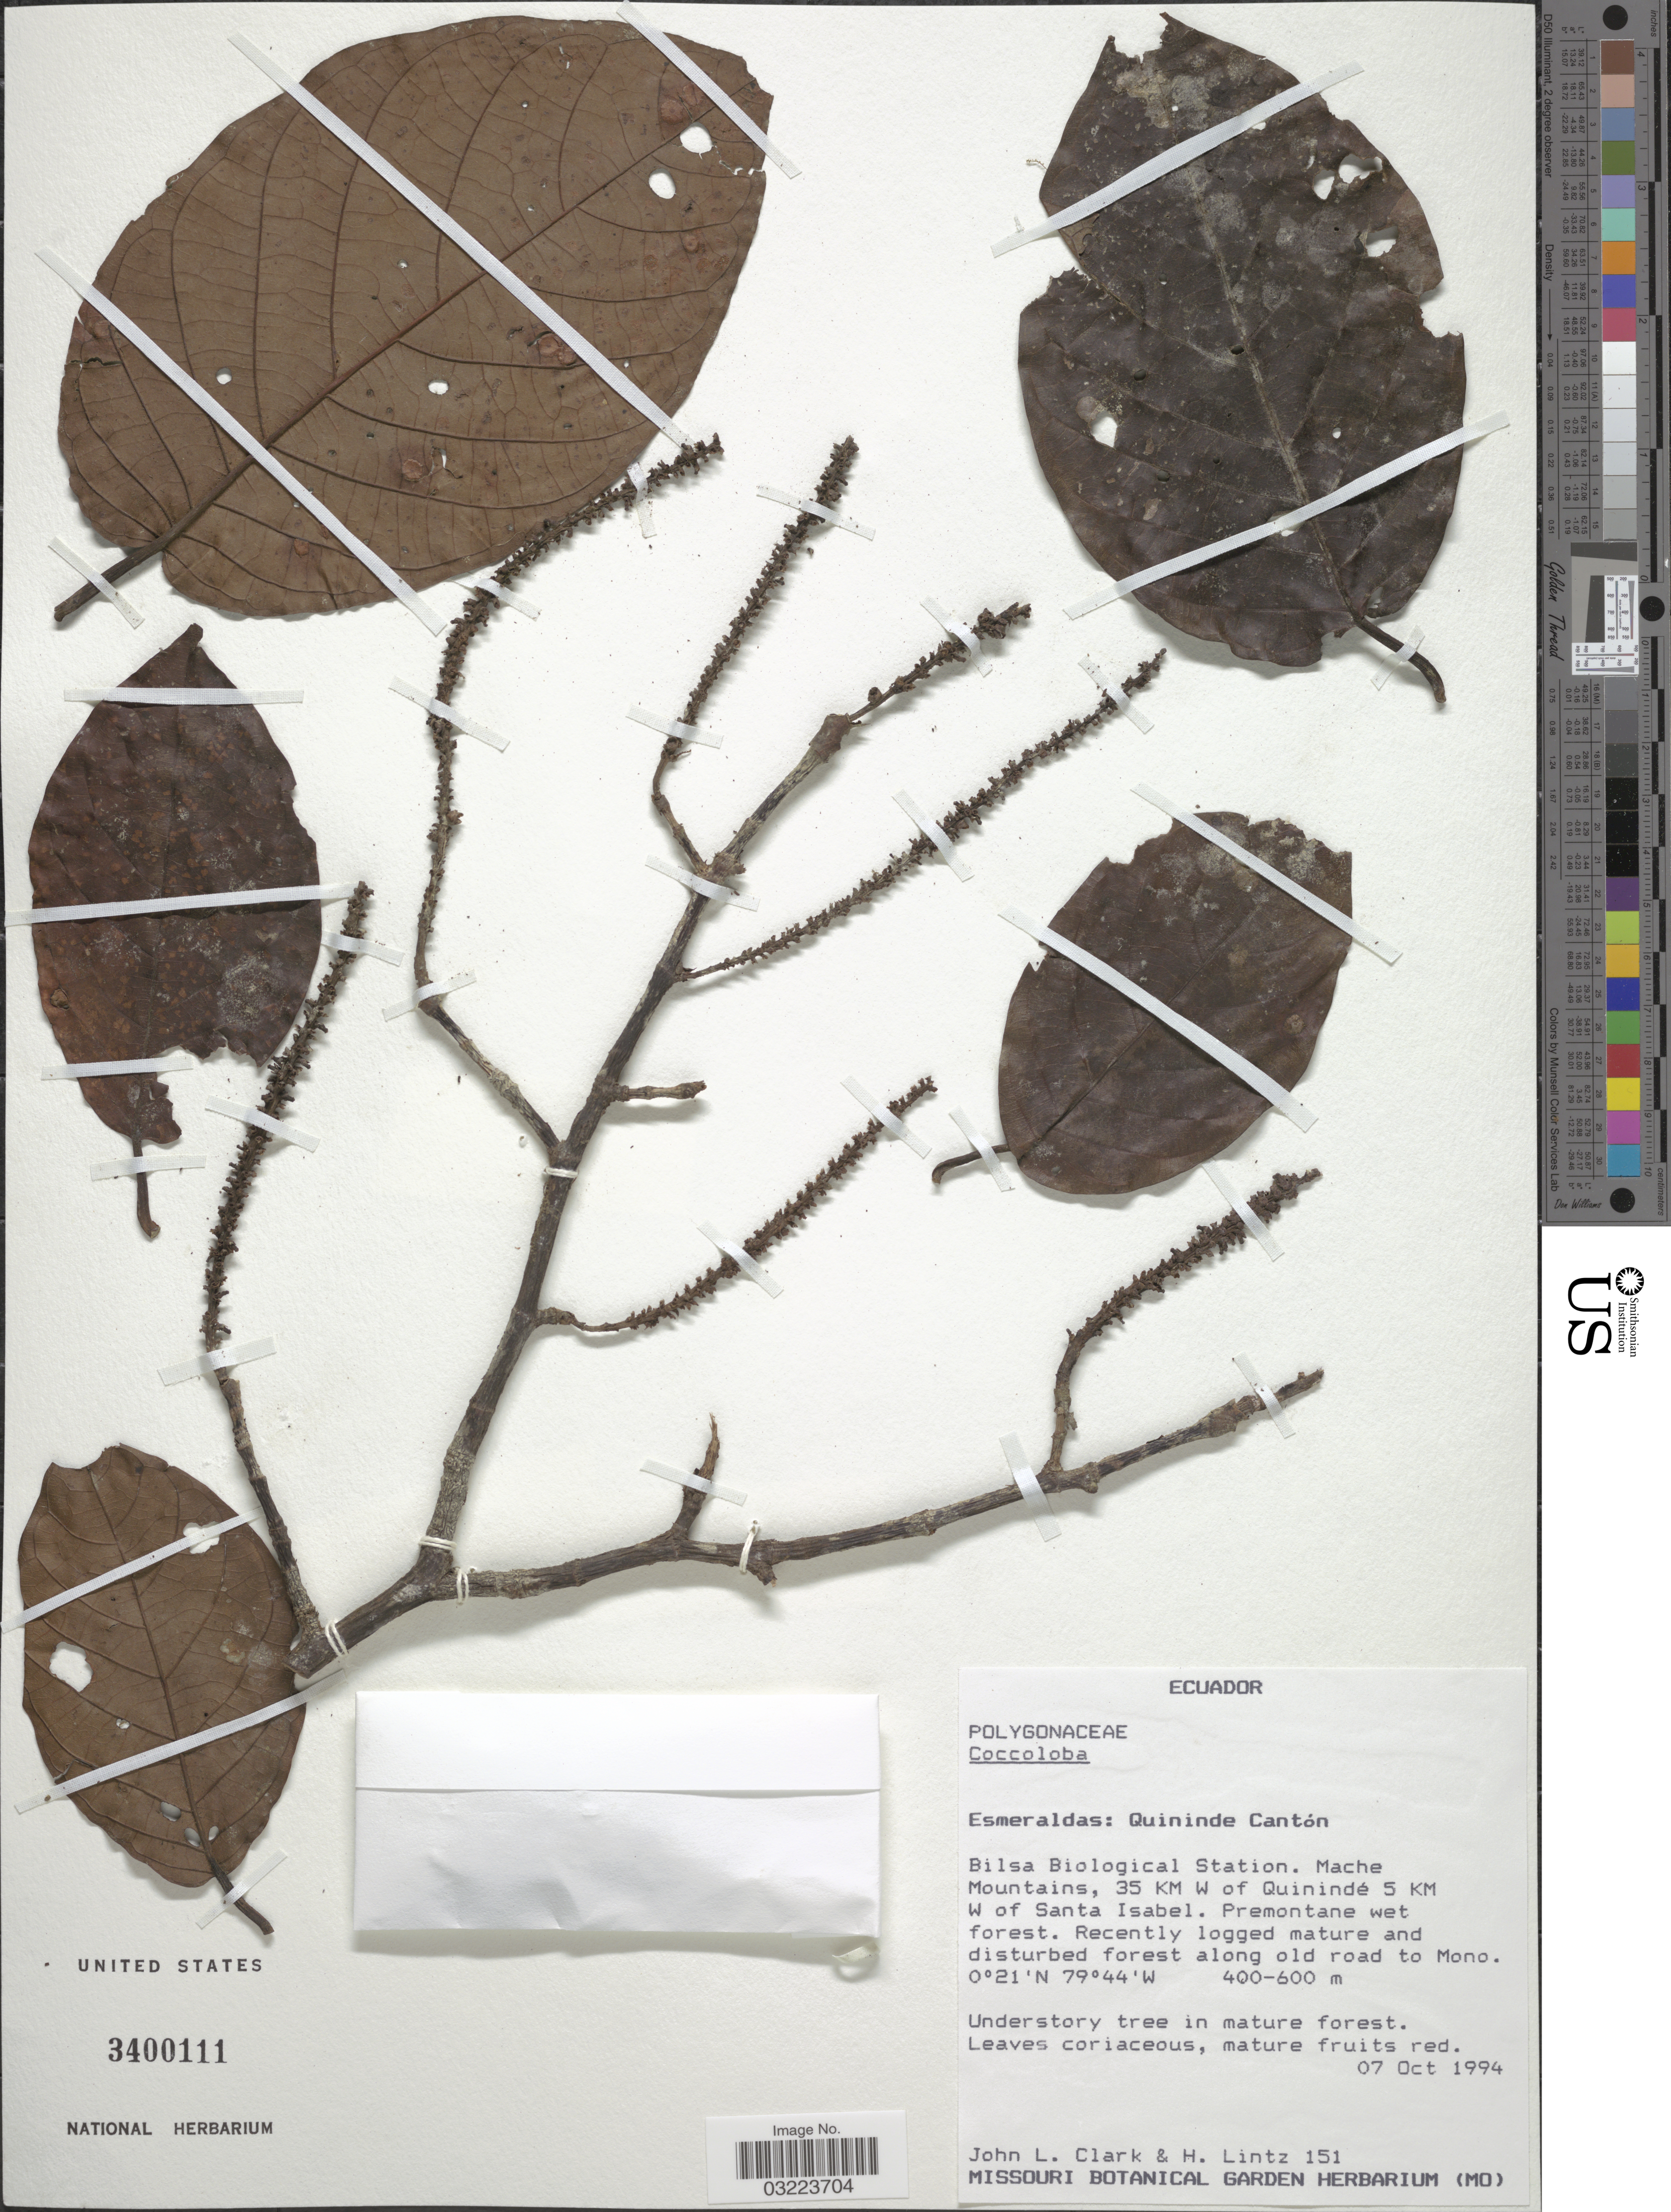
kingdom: Plantae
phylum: Tracheophyta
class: Magnoliopsida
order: Caryophyllales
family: Polygonaceae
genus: Coccoloba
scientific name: Coccoloba sp.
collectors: J. L. Clark & H. Lintz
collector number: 151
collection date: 1994-10-07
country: Ecuador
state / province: Esmeraldas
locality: Quininde Cantón. Bilsa Biological Station. Mache Mountains, 35 Km W of Quinindé 5 Km W of Santa Isabel. Along old road to Mono.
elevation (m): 400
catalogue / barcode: US 3400111